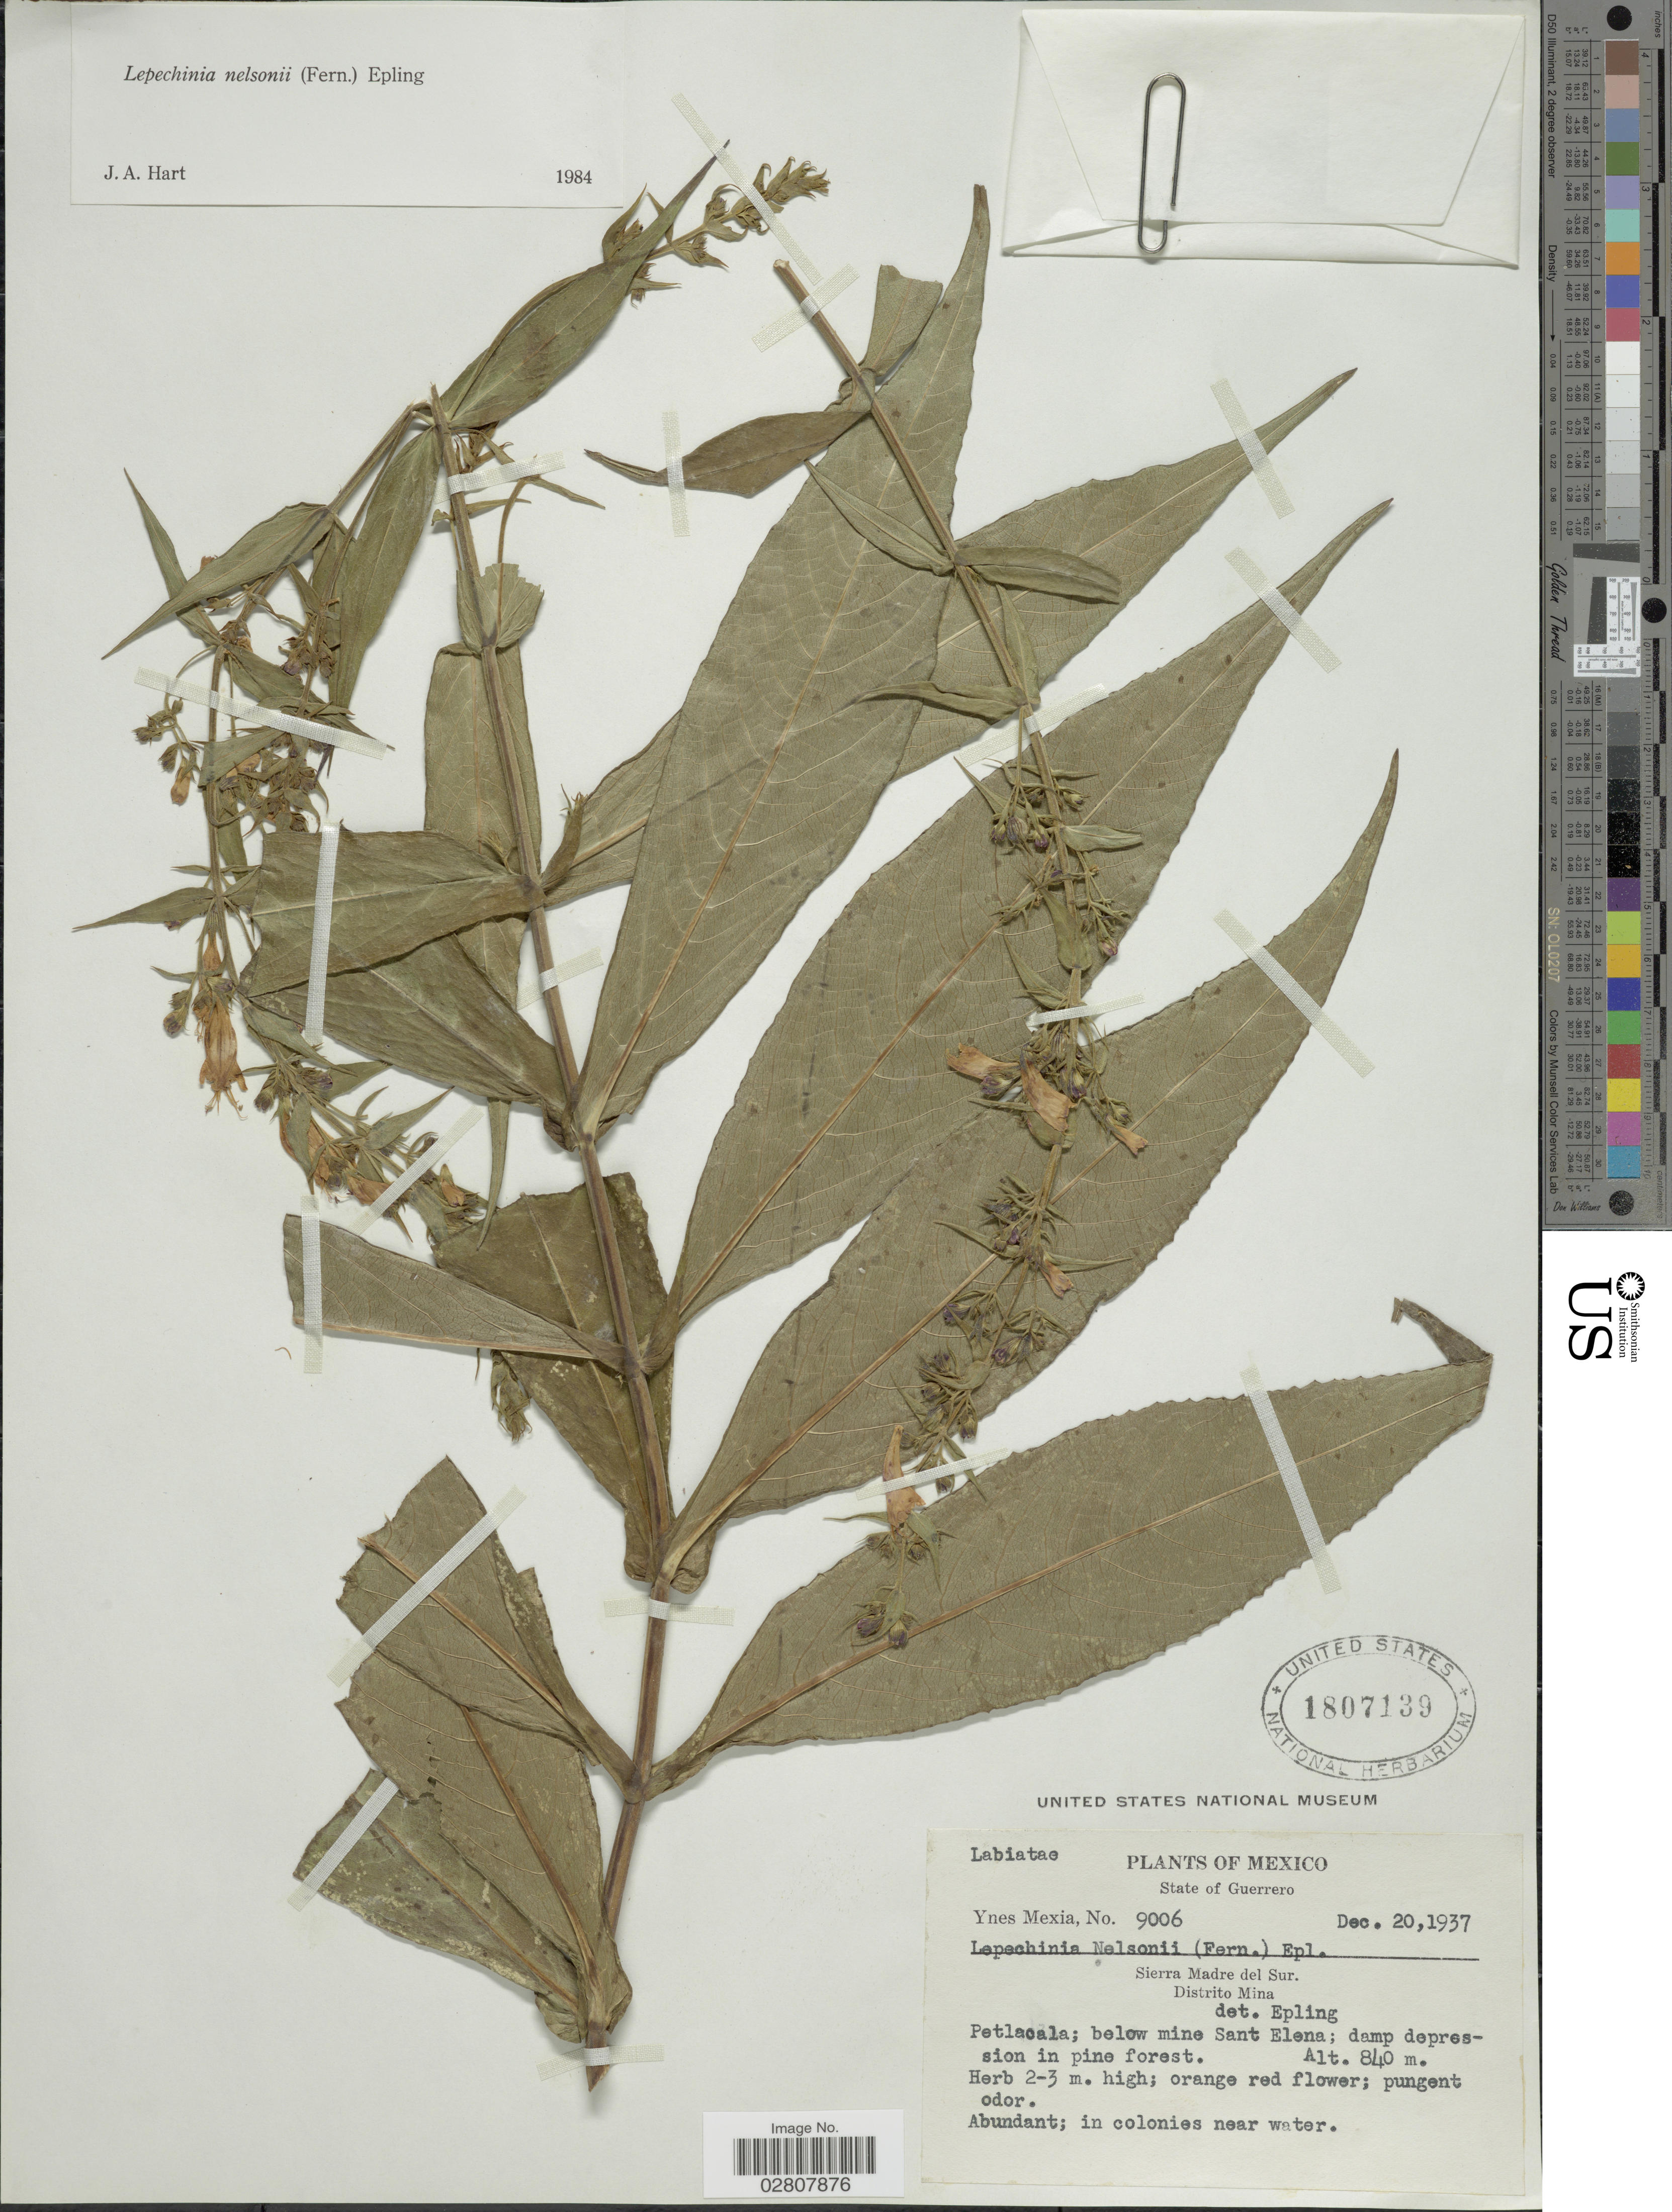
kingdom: Plantae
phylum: Tracheophyta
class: Magnoliopsida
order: Lamiales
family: Lamiaceae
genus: Lepechinia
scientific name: Lepechinia nelsonii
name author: (Fernald) Epling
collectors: Y. Mexia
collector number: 9006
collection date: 1937-12-20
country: Mexico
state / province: Guerrero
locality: Sierra Madre del Sur. Distrito Mina.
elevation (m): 840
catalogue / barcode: US 1807139